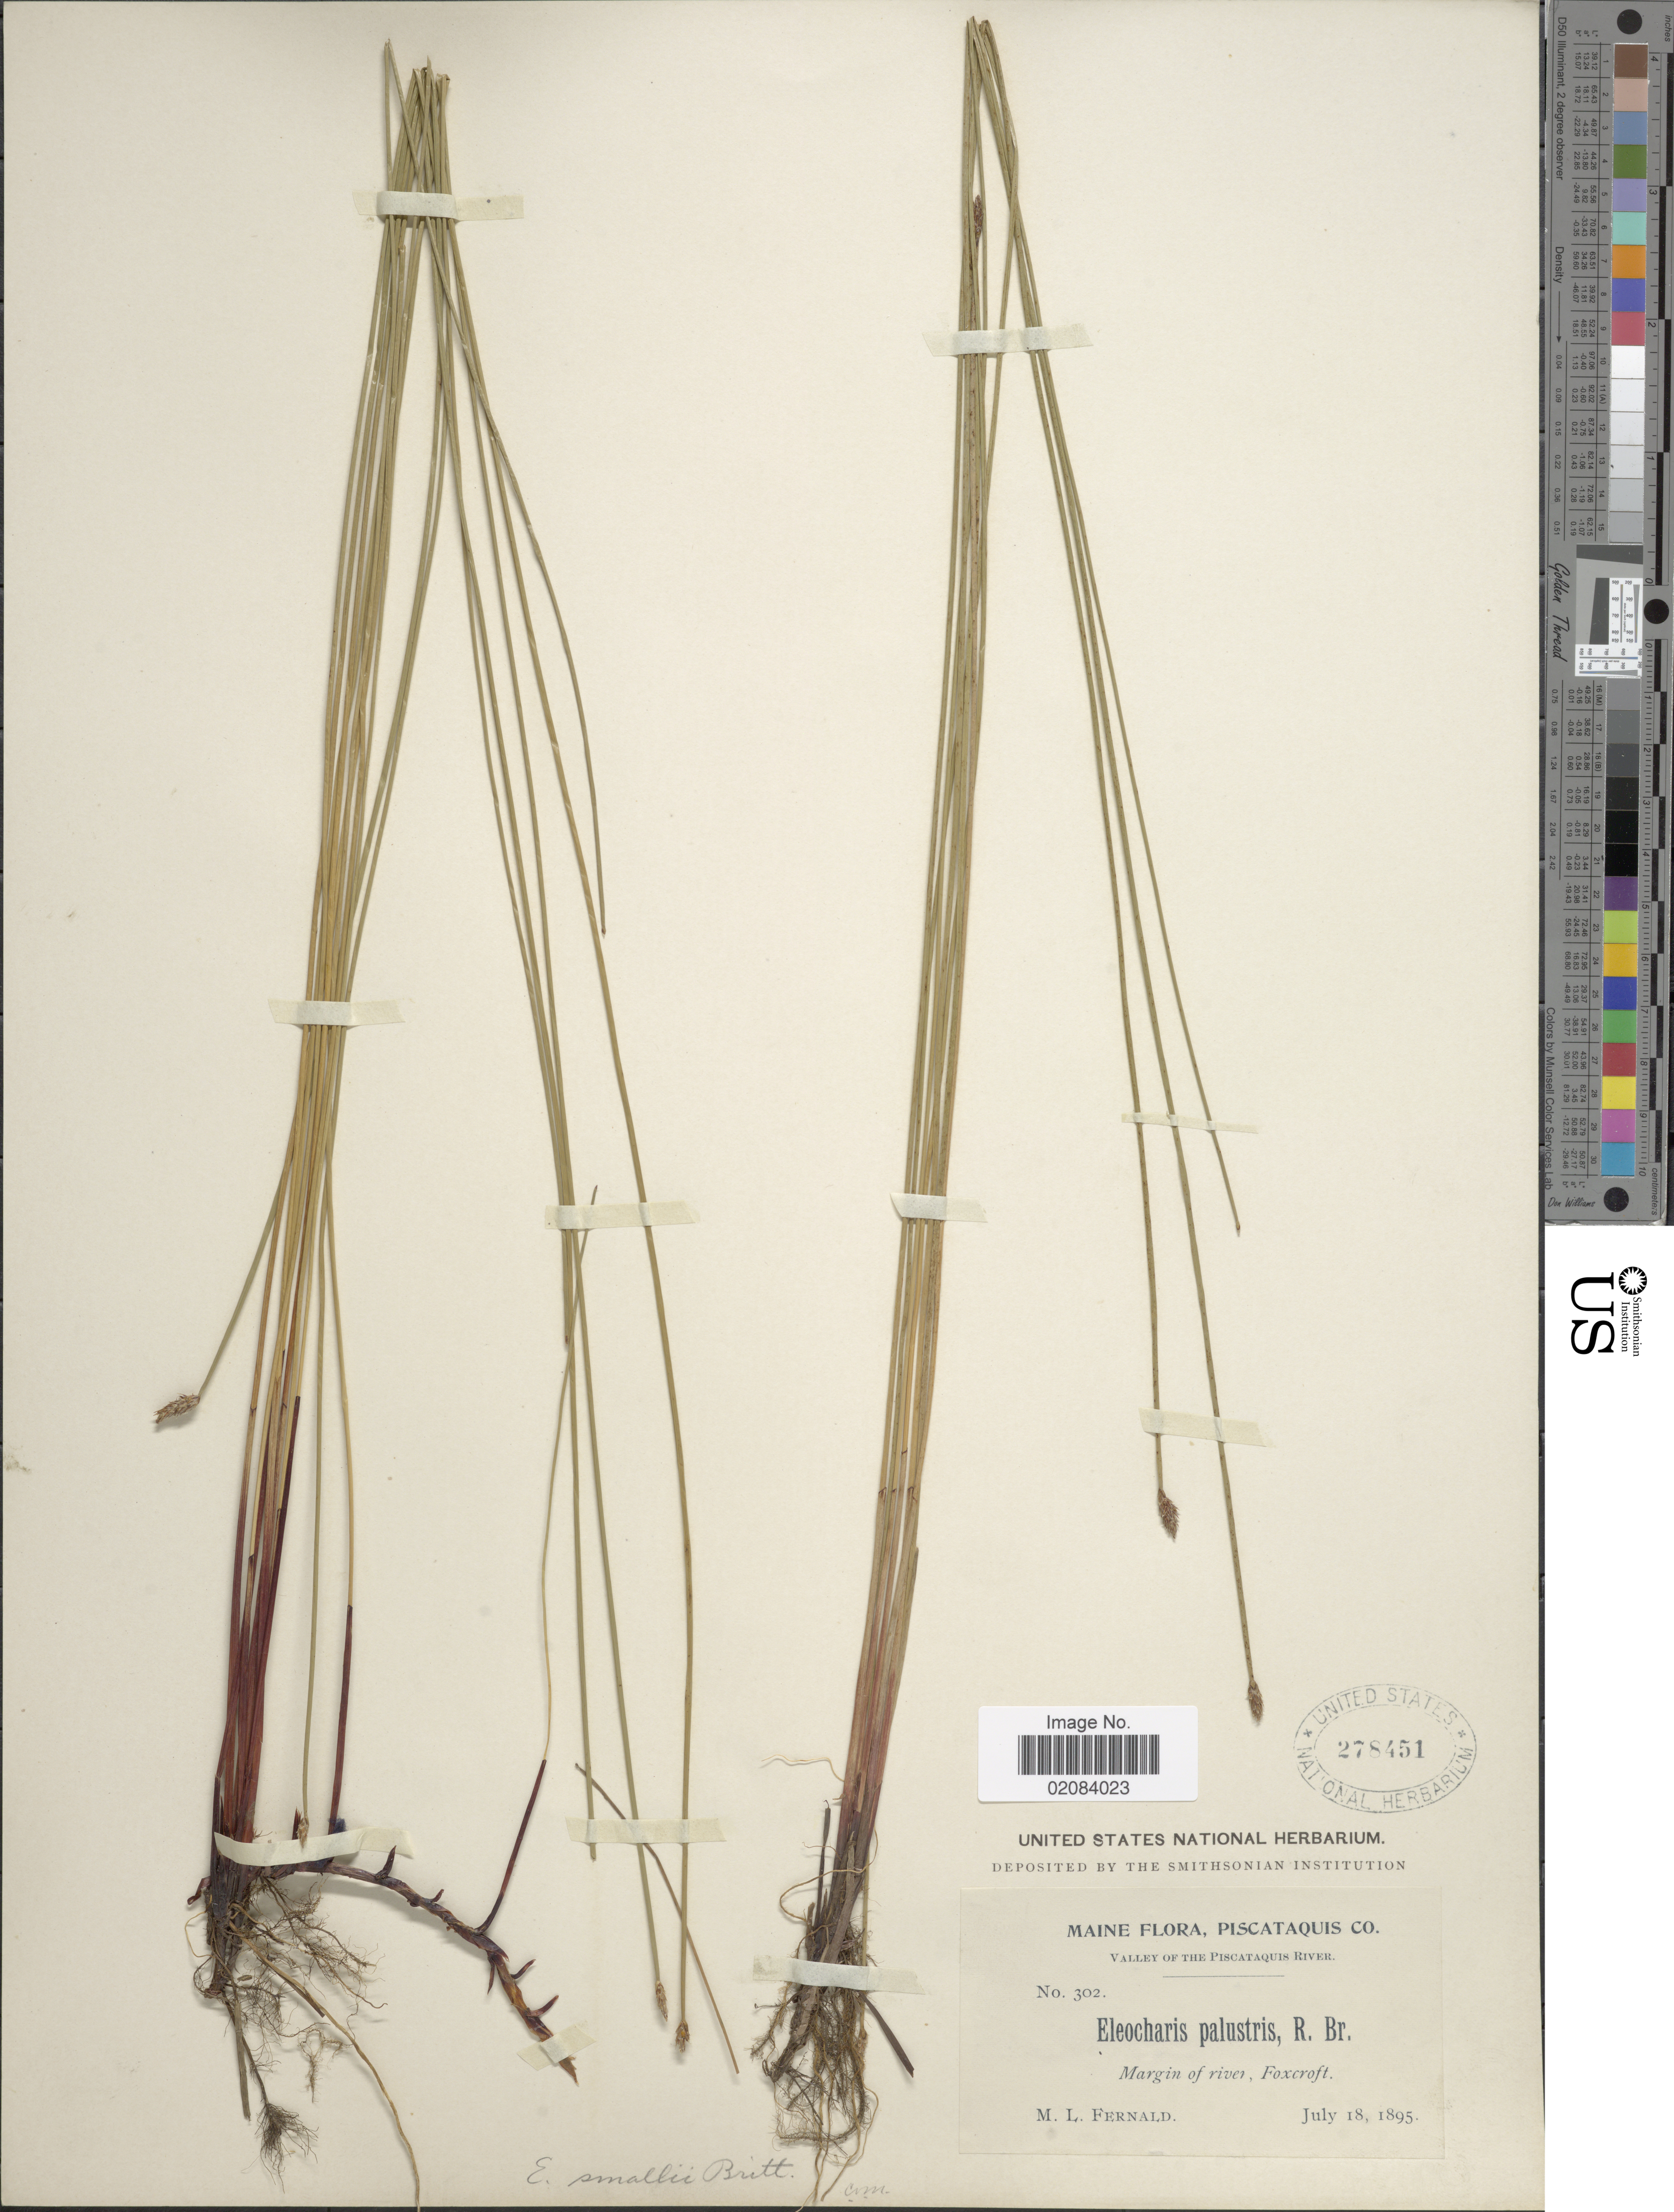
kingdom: Plantae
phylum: Tracheophyta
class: Liliopsida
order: Poales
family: Cyperaceae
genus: Eleocharis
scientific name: Eleocharis palustris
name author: (L.) Roem. & Schult.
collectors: M. L. Fernald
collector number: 302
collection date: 1895-07-18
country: United States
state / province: Maine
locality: Maine, Piscataquis Co, Valley of the Pascataquis River, Margin of river, Foxcroft.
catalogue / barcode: US 278451